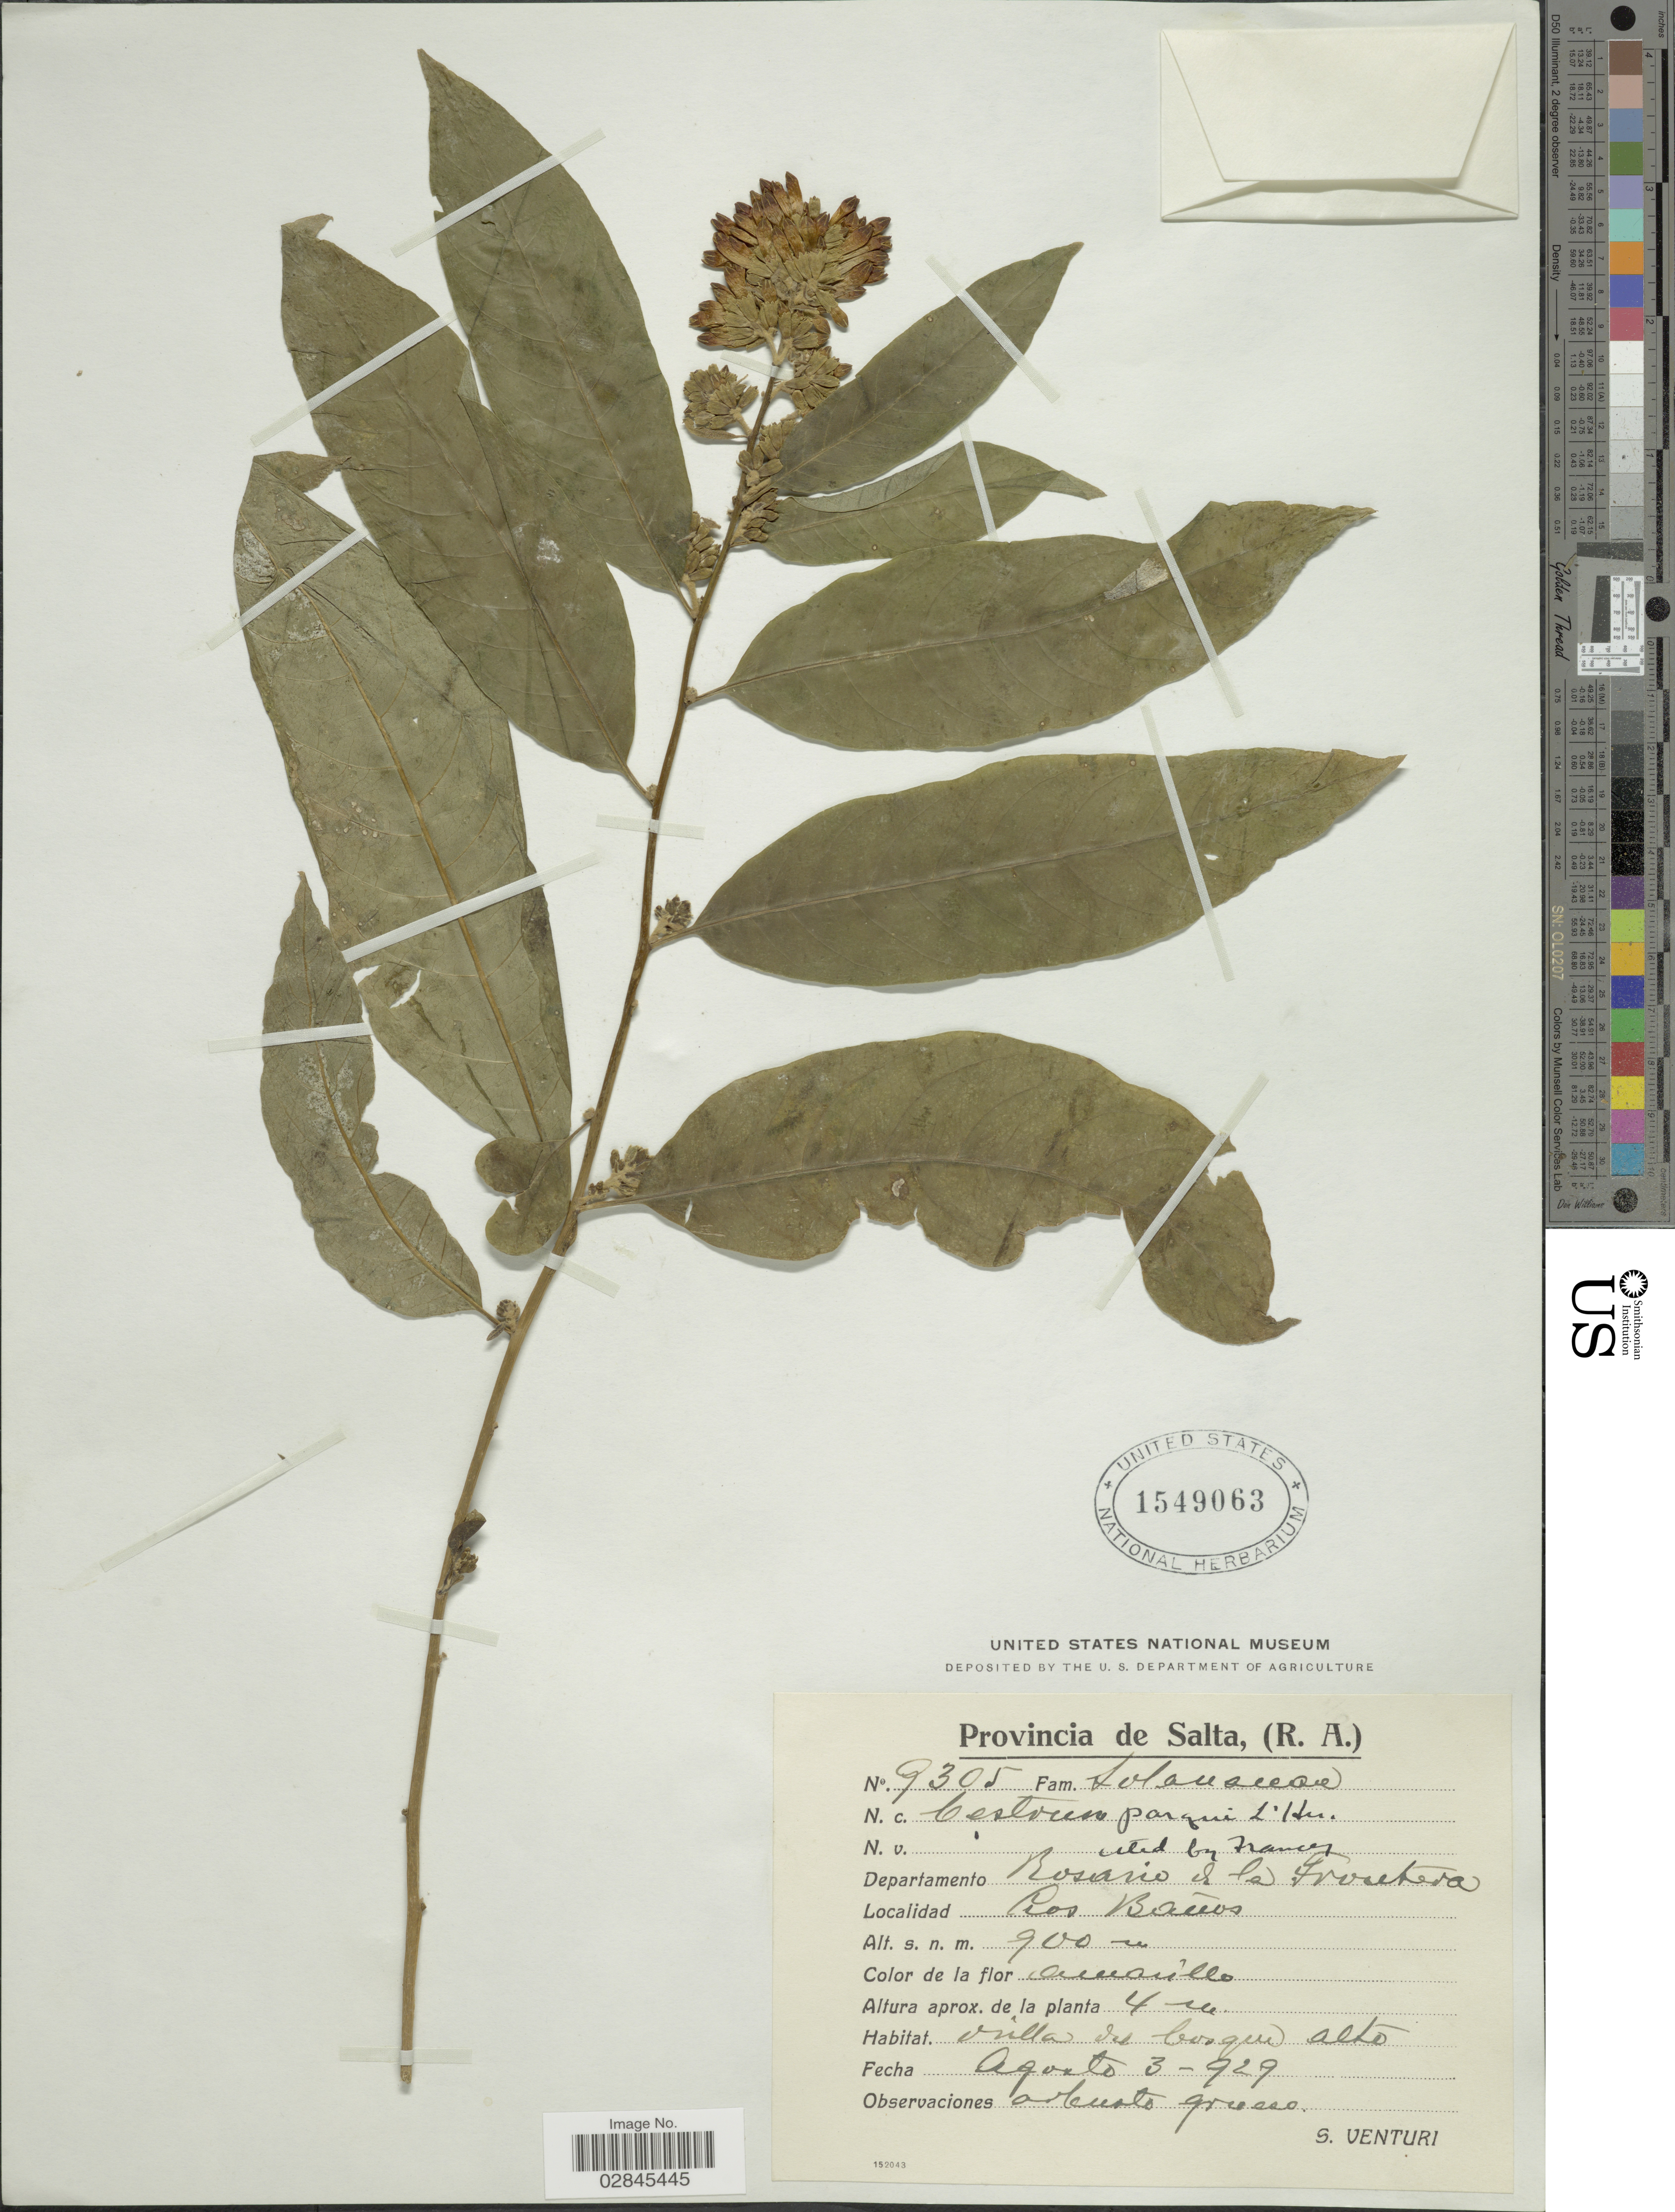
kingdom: Plantae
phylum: Tracheophyta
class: Magnoliopsida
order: Solanales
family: Solanaceae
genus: Cestrum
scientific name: Cestrum parqui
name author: L'Hér.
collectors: S. Venturi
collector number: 9305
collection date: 1929-08-03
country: Argentina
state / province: Salta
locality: Departamento Rosario de la Frontera. Los Baños.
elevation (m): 900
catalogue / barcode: US 1549063